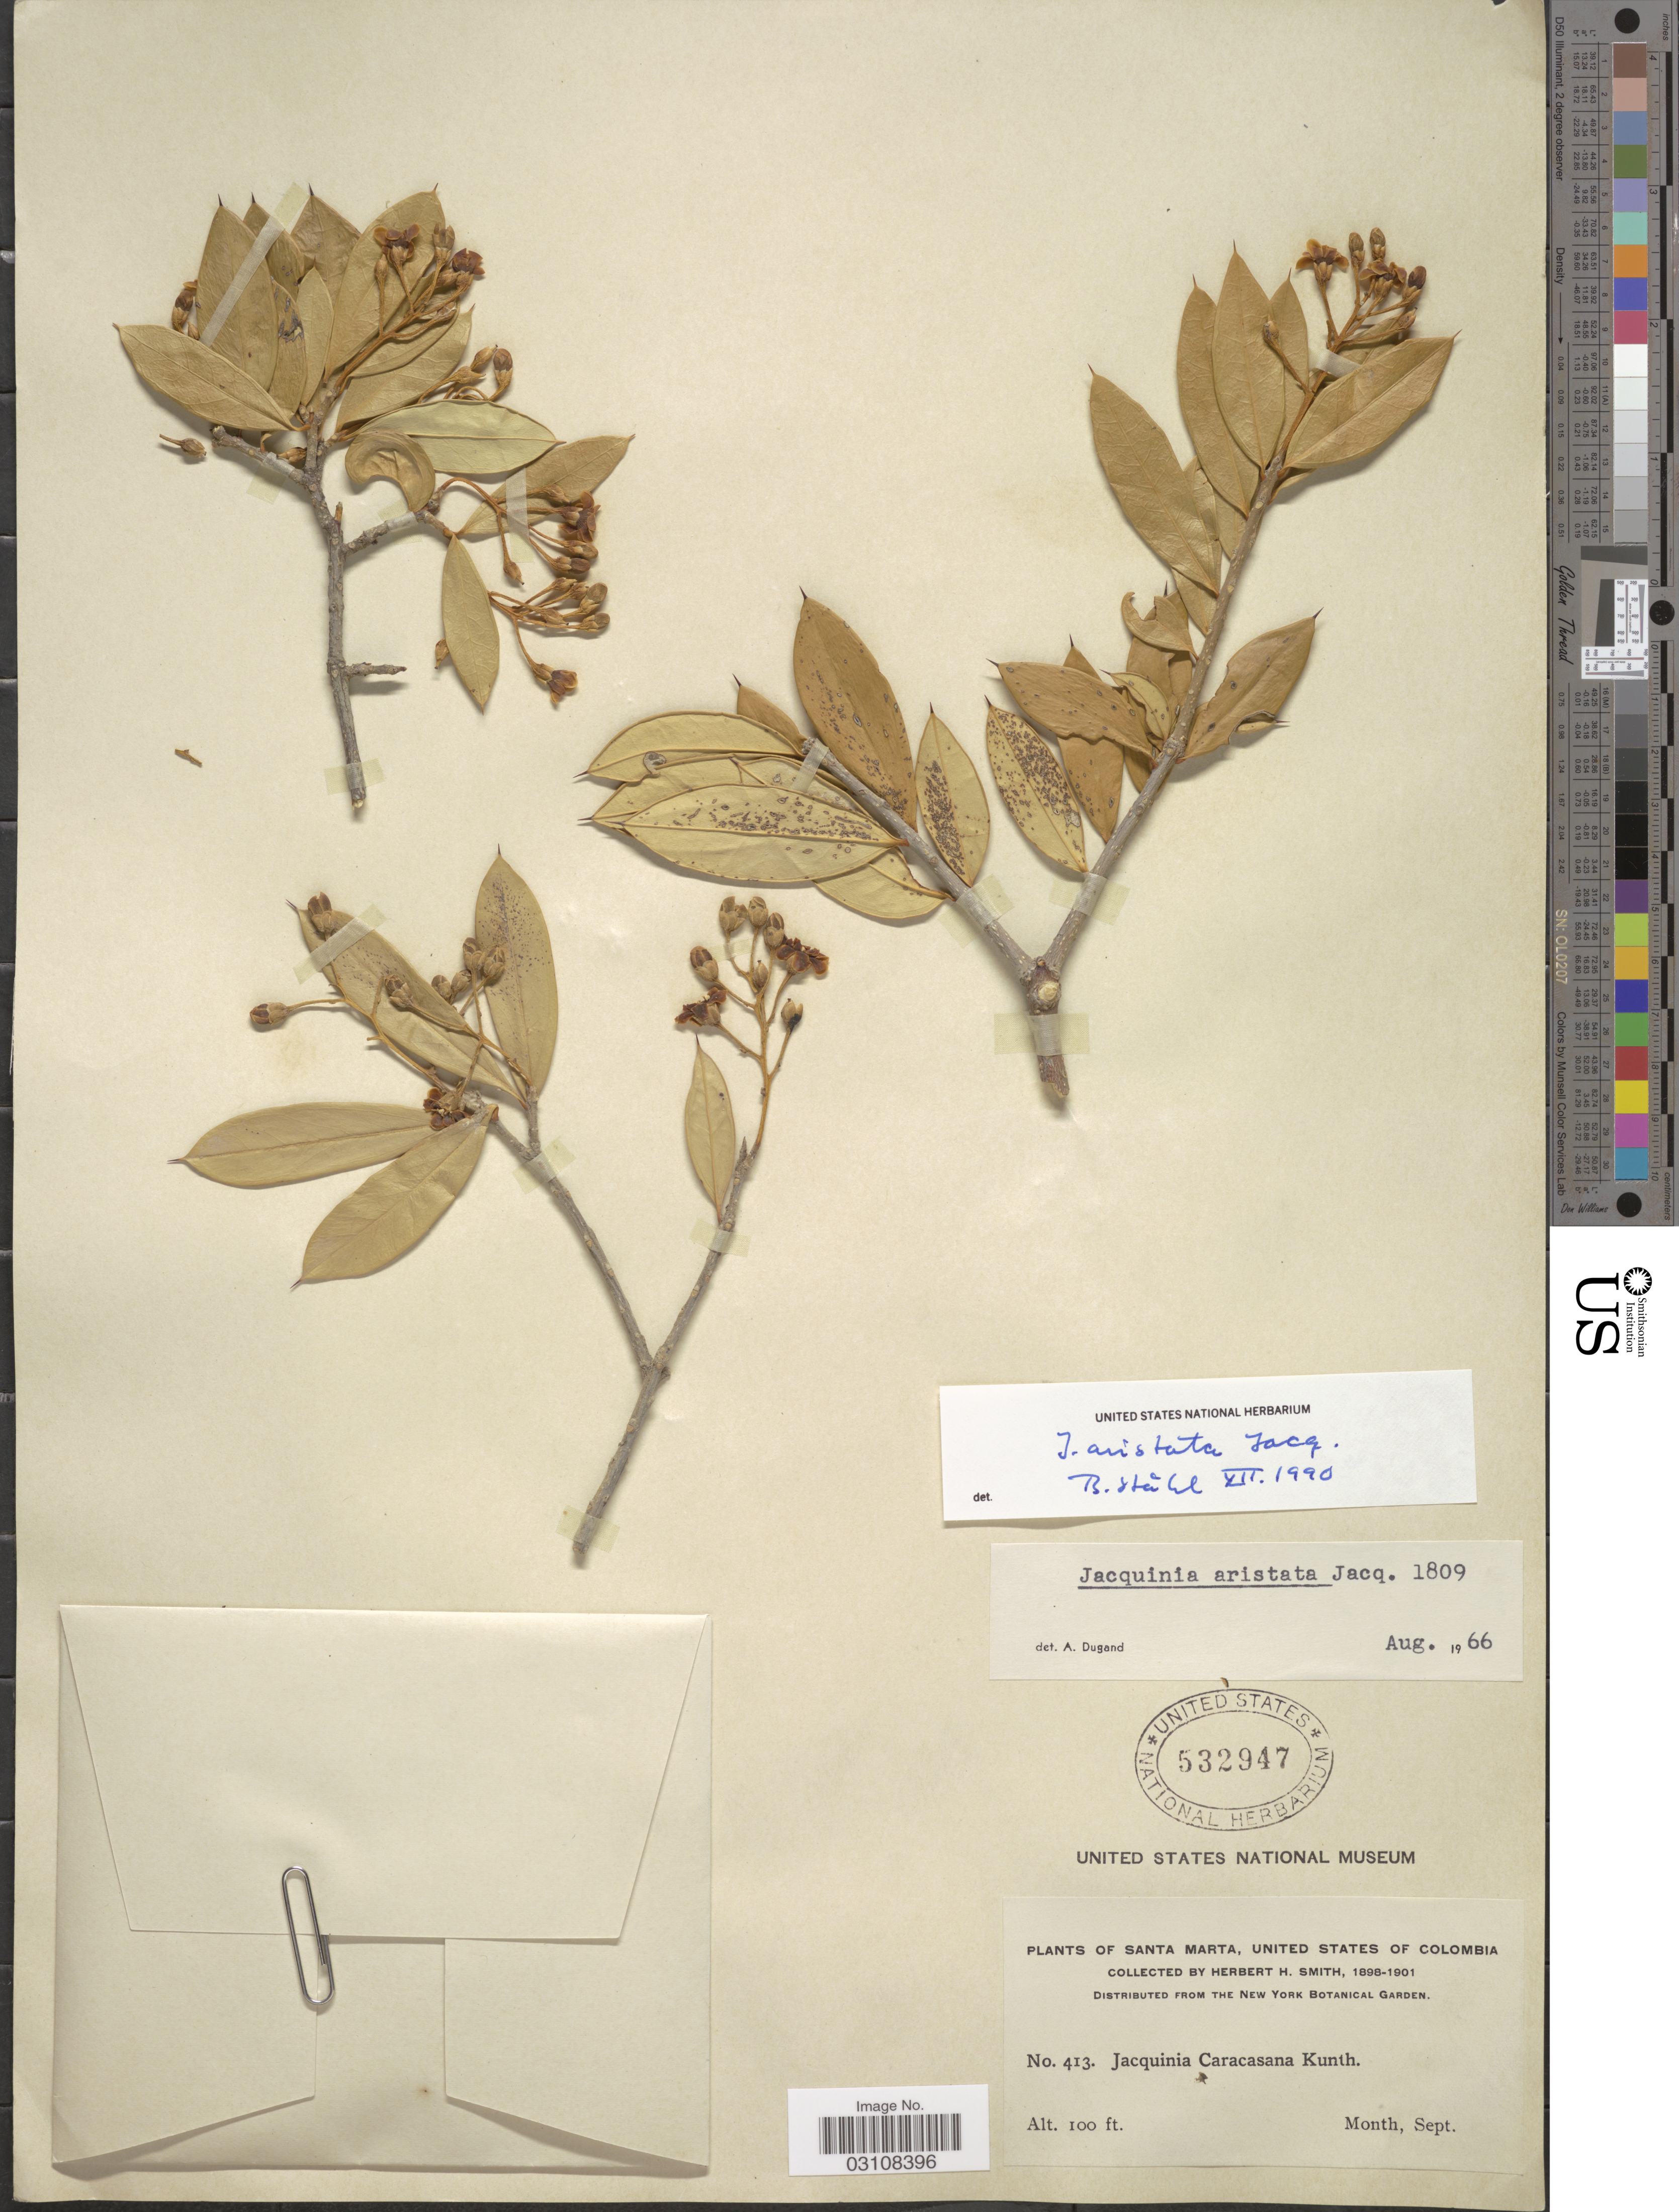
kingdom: Plantae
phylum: Tracheophyta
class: Magnoliopsida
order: Ericales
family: Primulaceae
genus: Bonellia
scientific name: Bonellia frutescens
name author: (Mill.) B. Ståhl & Källersjö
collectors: Herbert H. Smith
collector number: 413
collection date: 1898-09/1901-09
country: Colombia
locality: Santa Marta, United States of Colombia.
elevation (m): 30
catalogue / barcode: US 532947